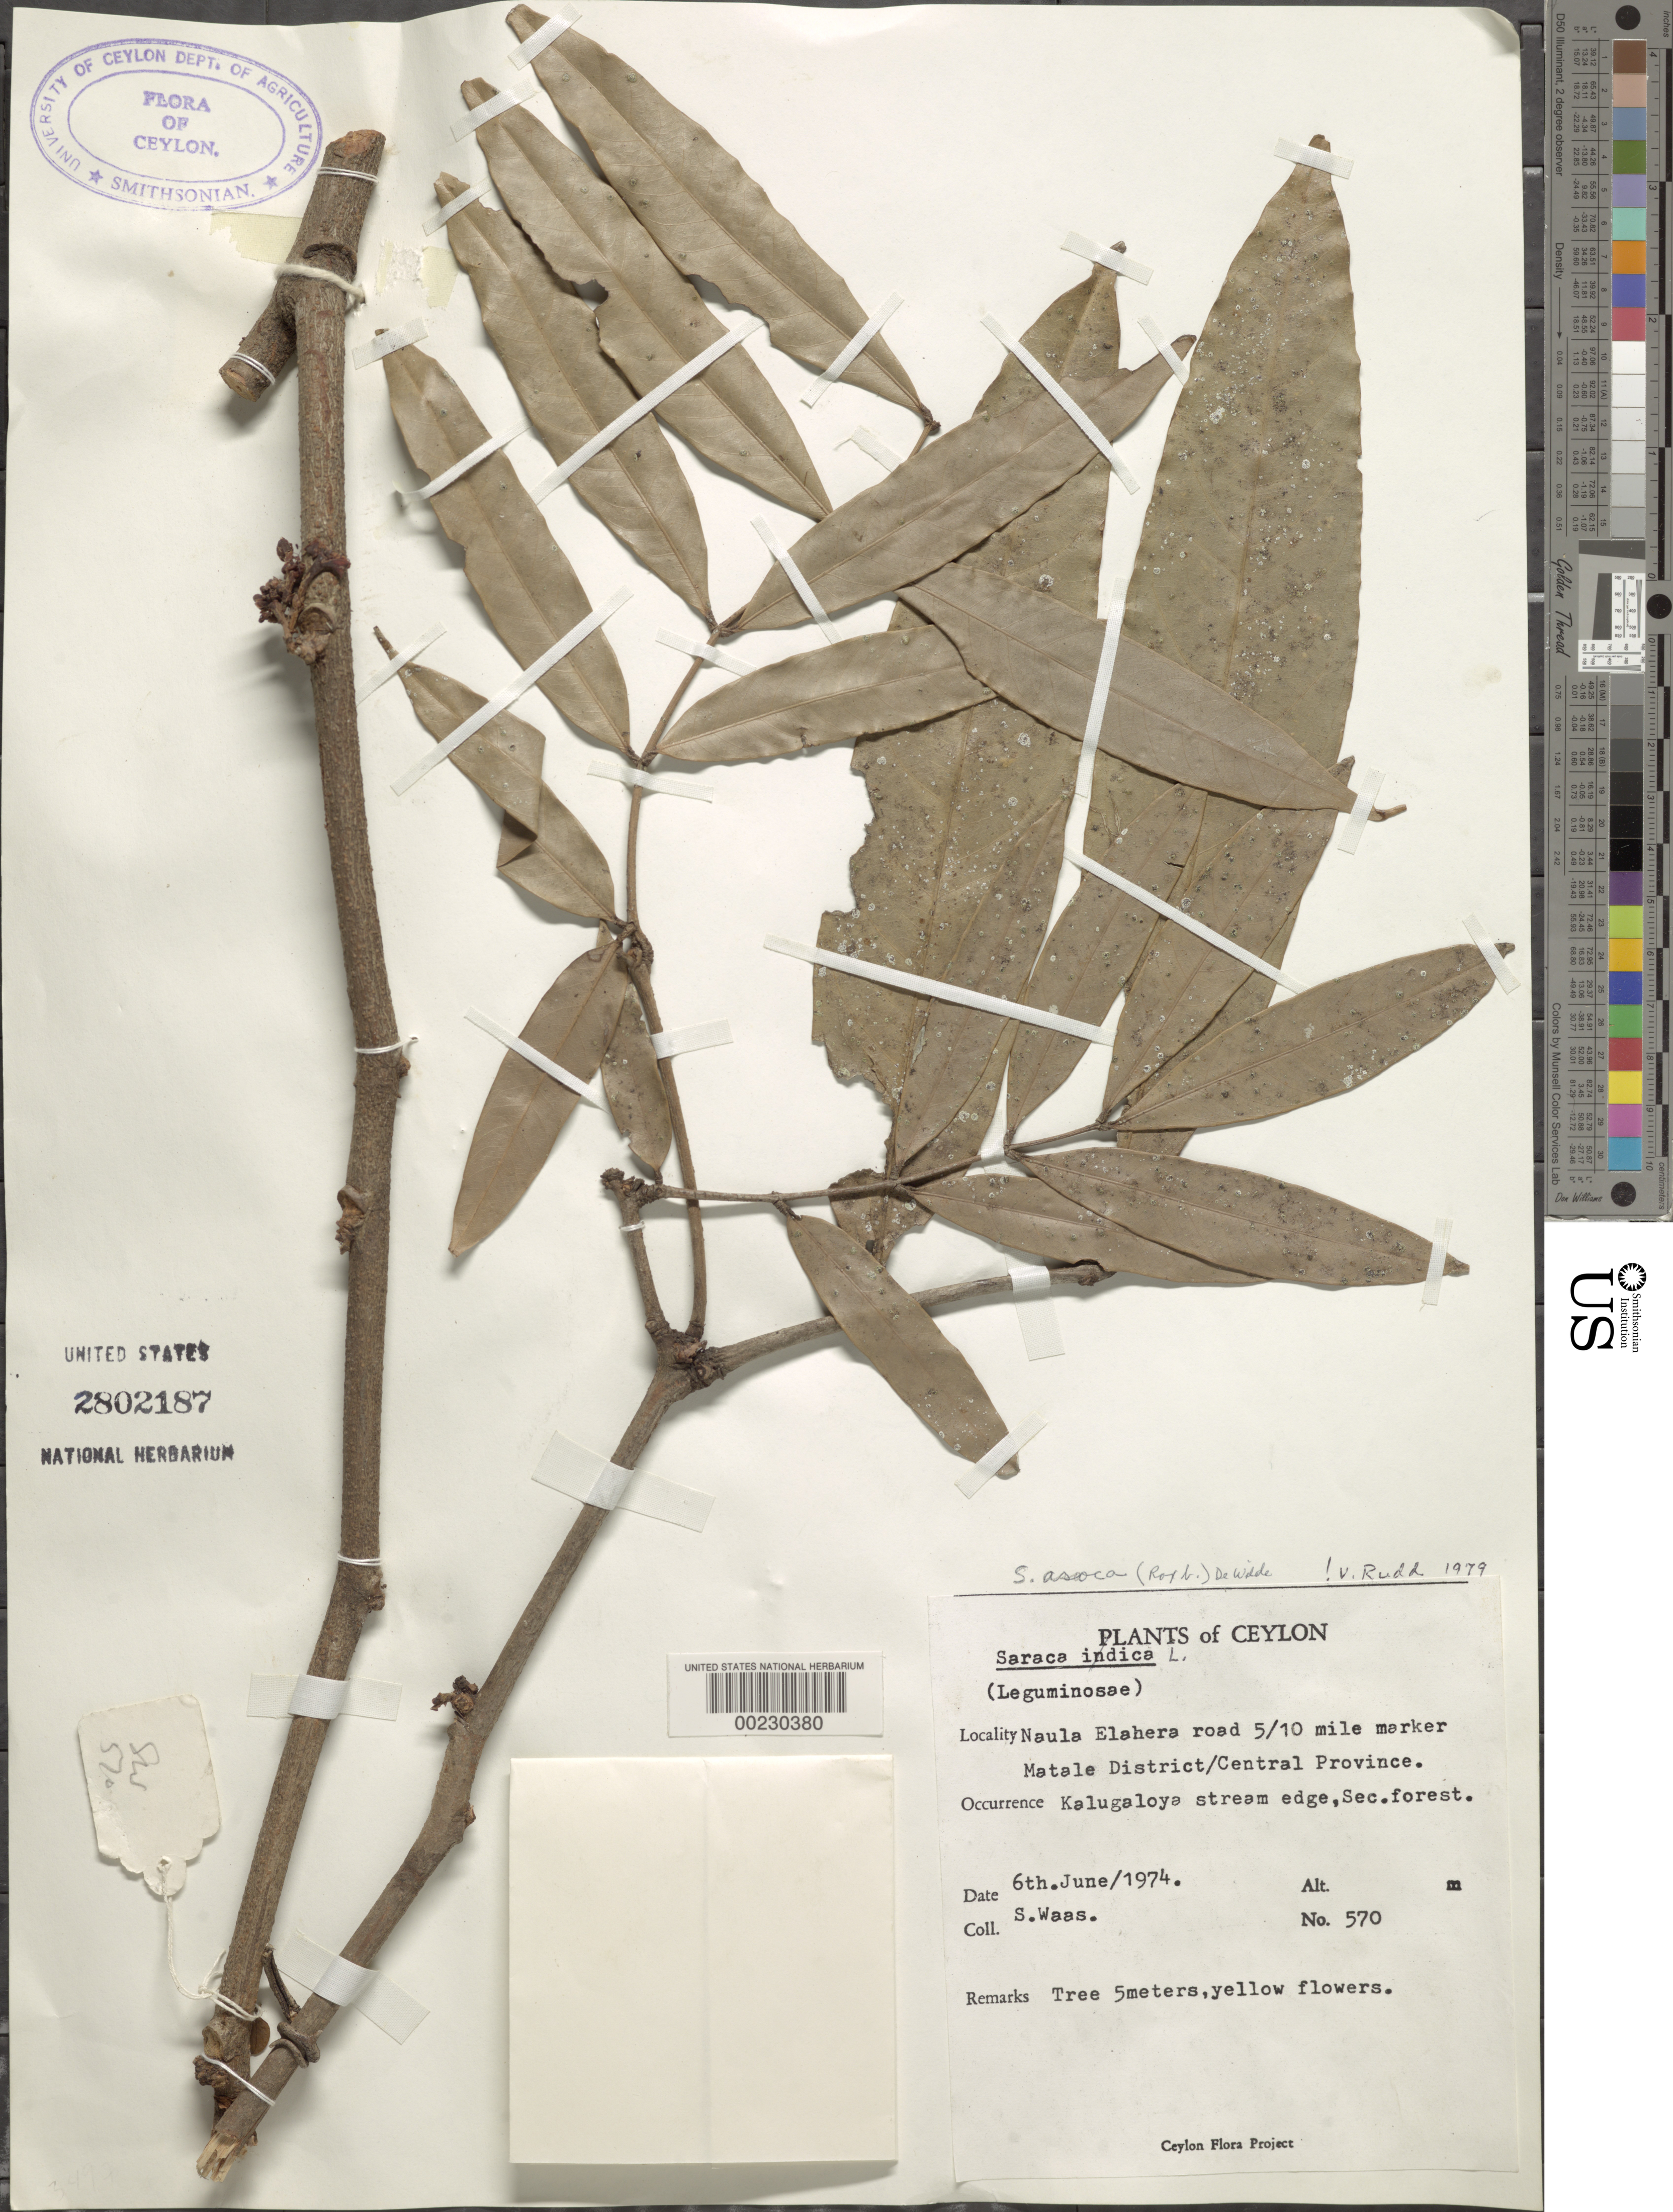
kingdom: Plantae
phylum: Tracheophyta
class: Magnoliopsida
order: Fabales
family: Fabaceae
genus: Saraca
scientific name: Saraca asoca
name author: (Roxb.) Willd.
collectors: S. Waas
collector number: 570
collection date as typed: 06 Jun 1974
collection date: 1974-06-06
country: Sri Lanka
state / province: Central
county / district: Matale Dist.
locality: Naula elahera road 5/10 mi marker; kalugaloya stream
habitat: Stream edge, secondary forest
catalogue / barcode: US 2802187